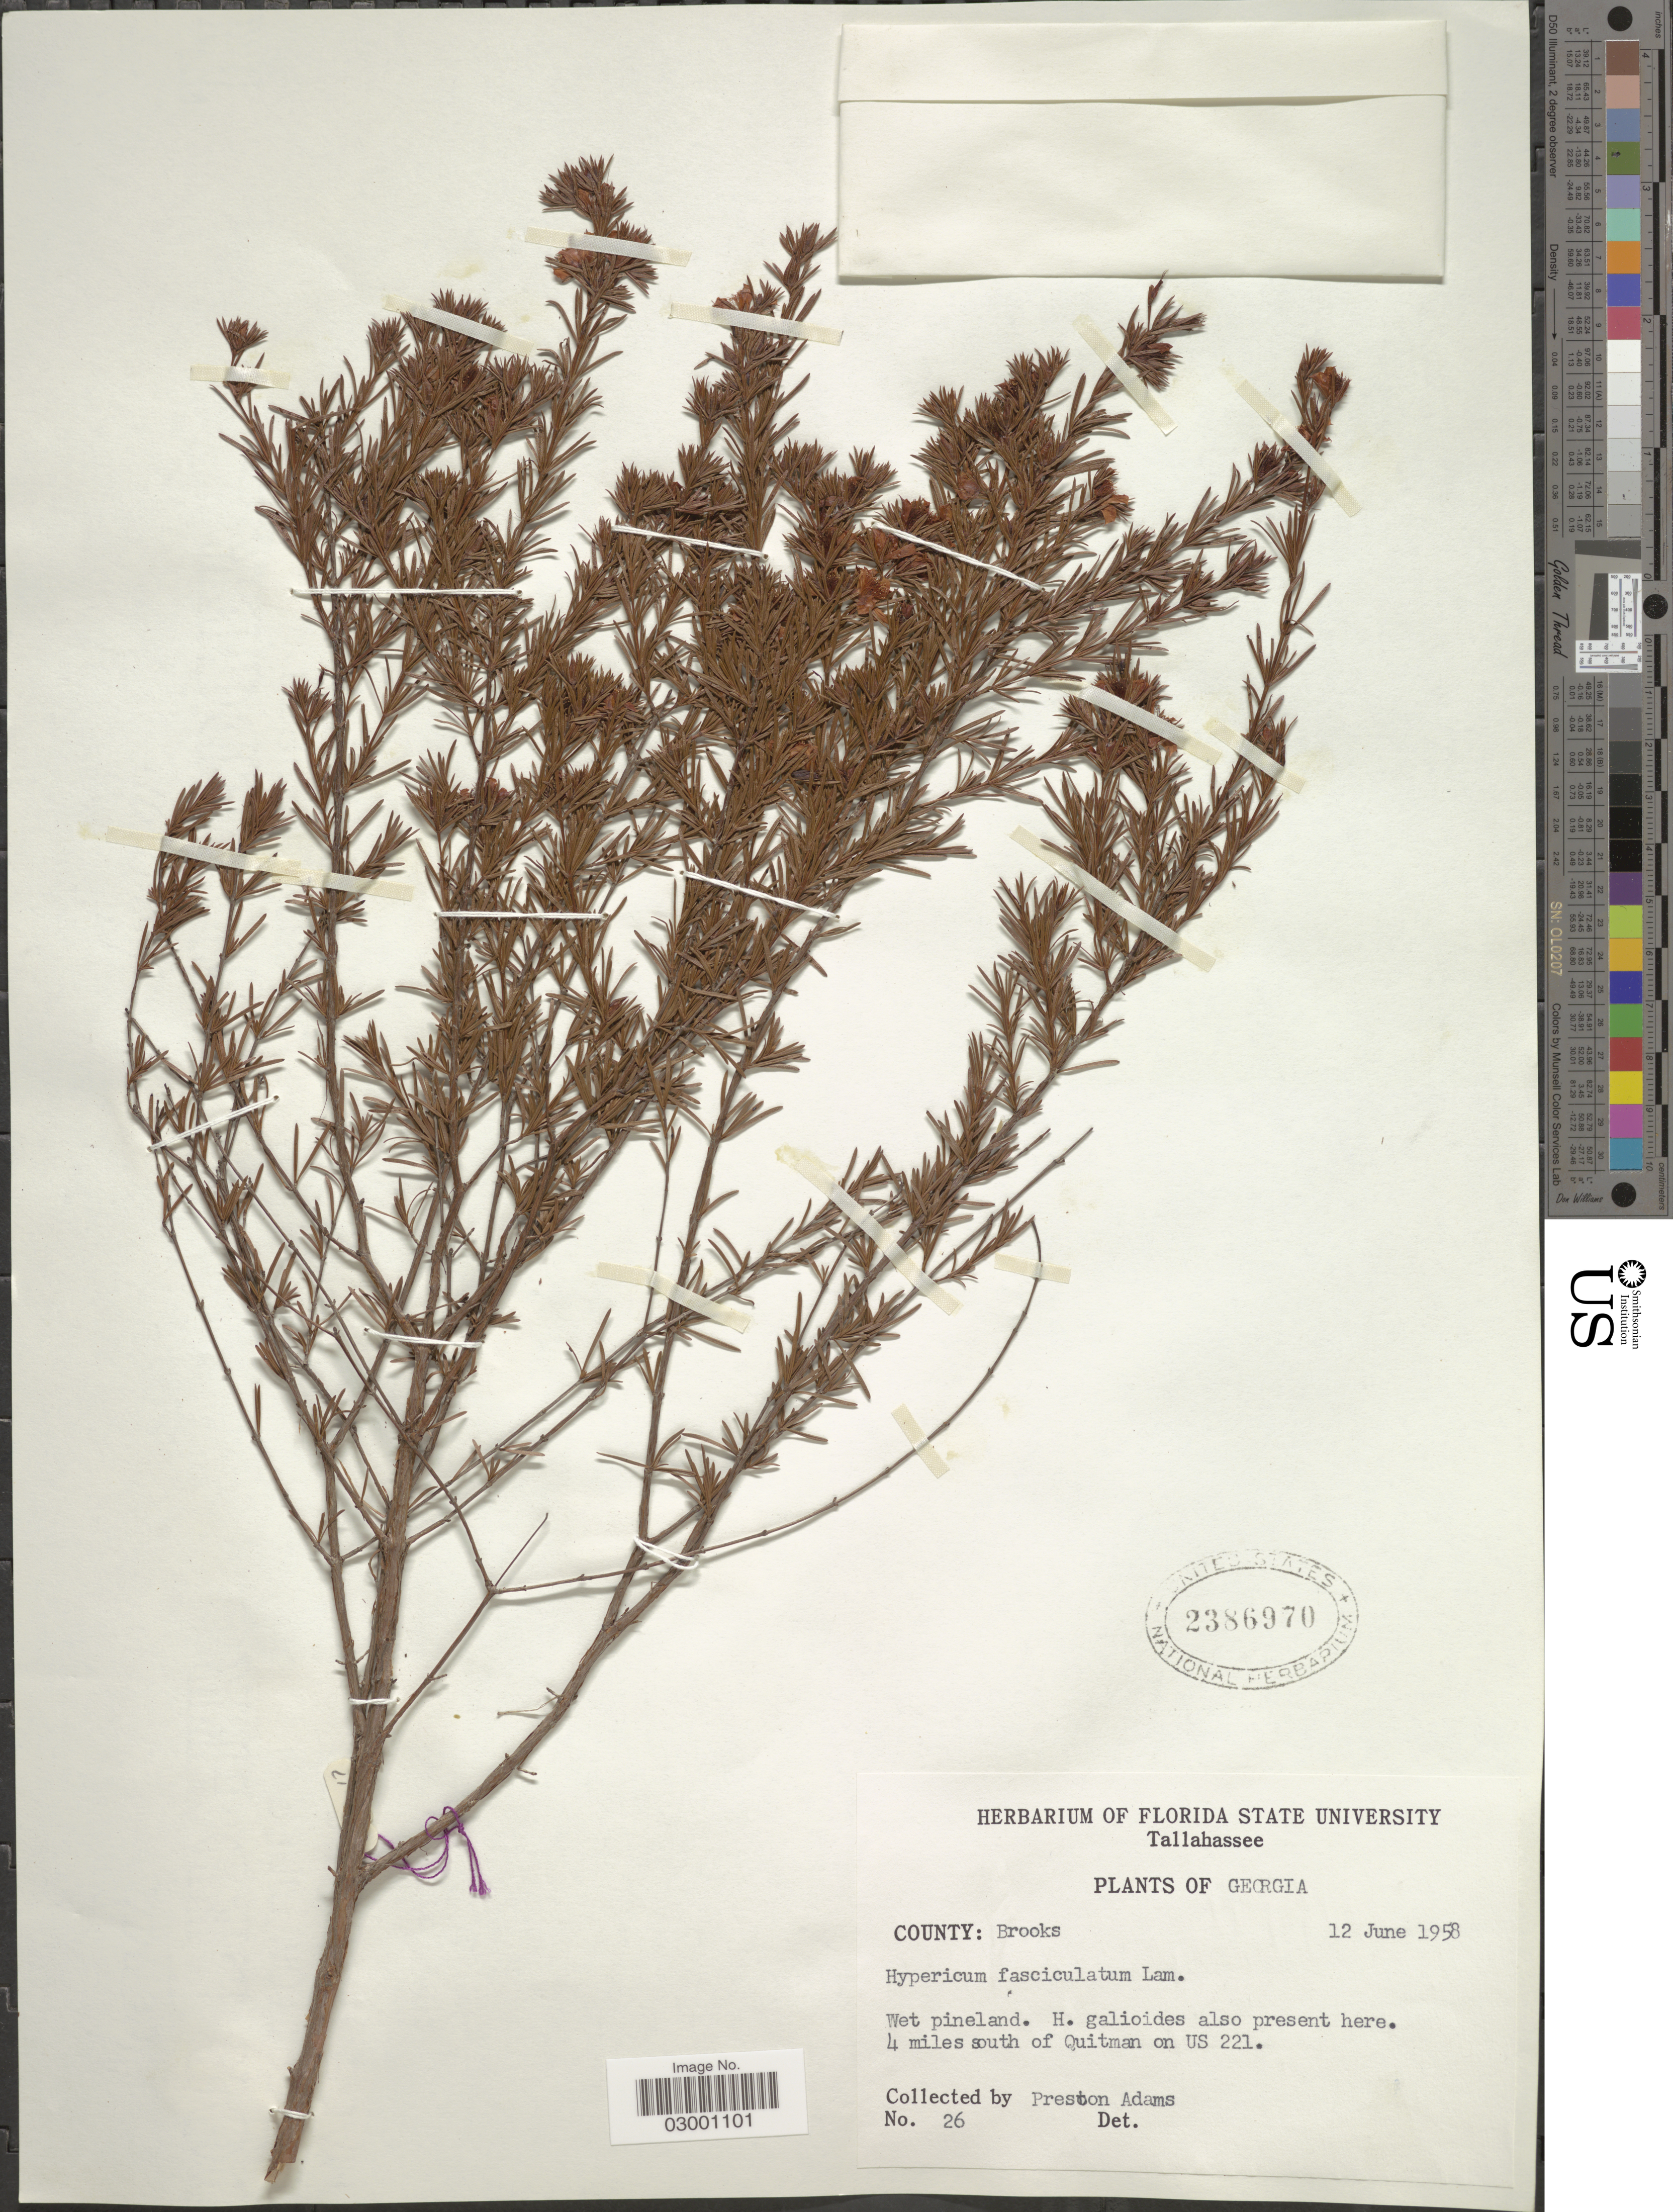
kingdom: Plantae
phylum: Tracheophyta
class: Magnoliopsida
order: Malpighiales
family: Hypericaceae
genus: Hypericum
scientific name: Hypericum fasciculatum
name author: Lam.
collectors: P. Adams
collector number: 26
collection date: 1958-06-12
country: United States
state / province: Georgia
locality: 4 miles south of Quitman on US 221.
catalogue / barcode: US 2386970